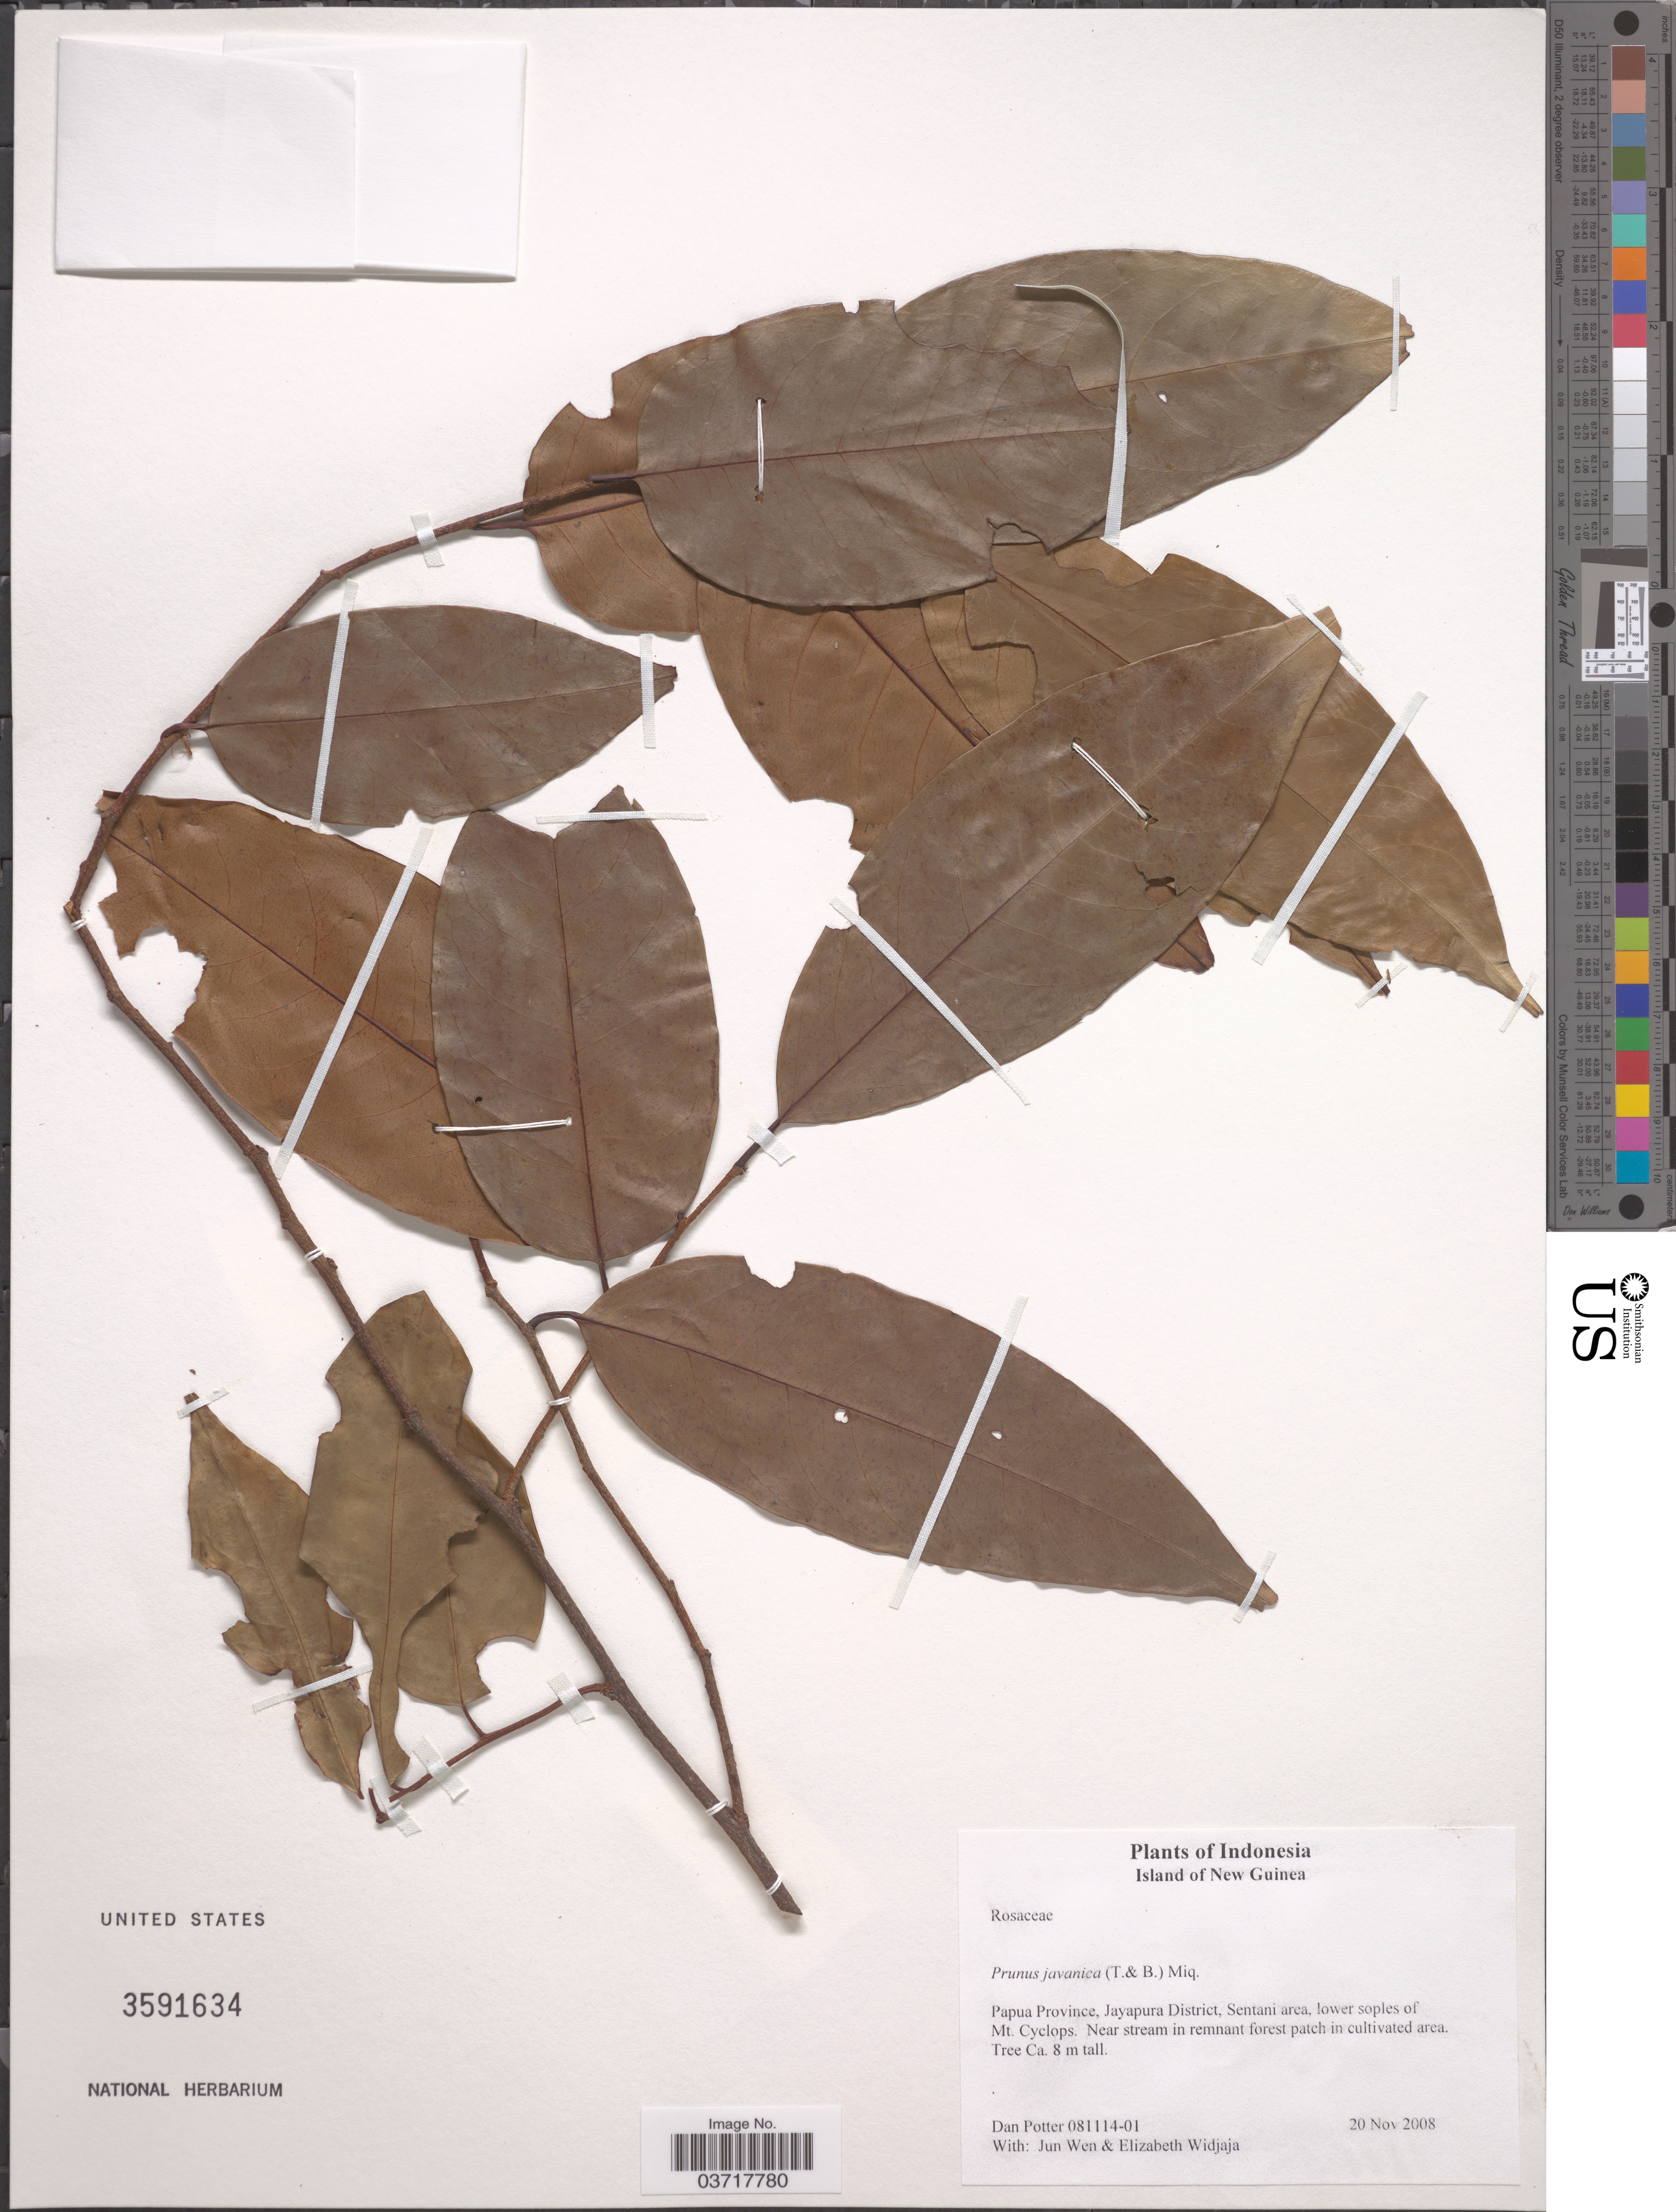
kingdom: Plantae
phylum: Tracheophyta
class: Magnoliopsida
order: Rosales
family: Rosaceae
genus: Prunus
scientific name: Prunus javanica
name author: (Teijsm. & Binn.) Miq.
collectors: D. Potter, J. Wen & E. A. Widjaja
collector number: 081114-01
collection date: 2008-11-20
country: Indonesia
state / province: Papua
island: New Guinea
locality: Island of New Guinea. Jayapura District, Sentani area, lower soples of Mt. Cyclops.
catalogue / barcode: US 3591634